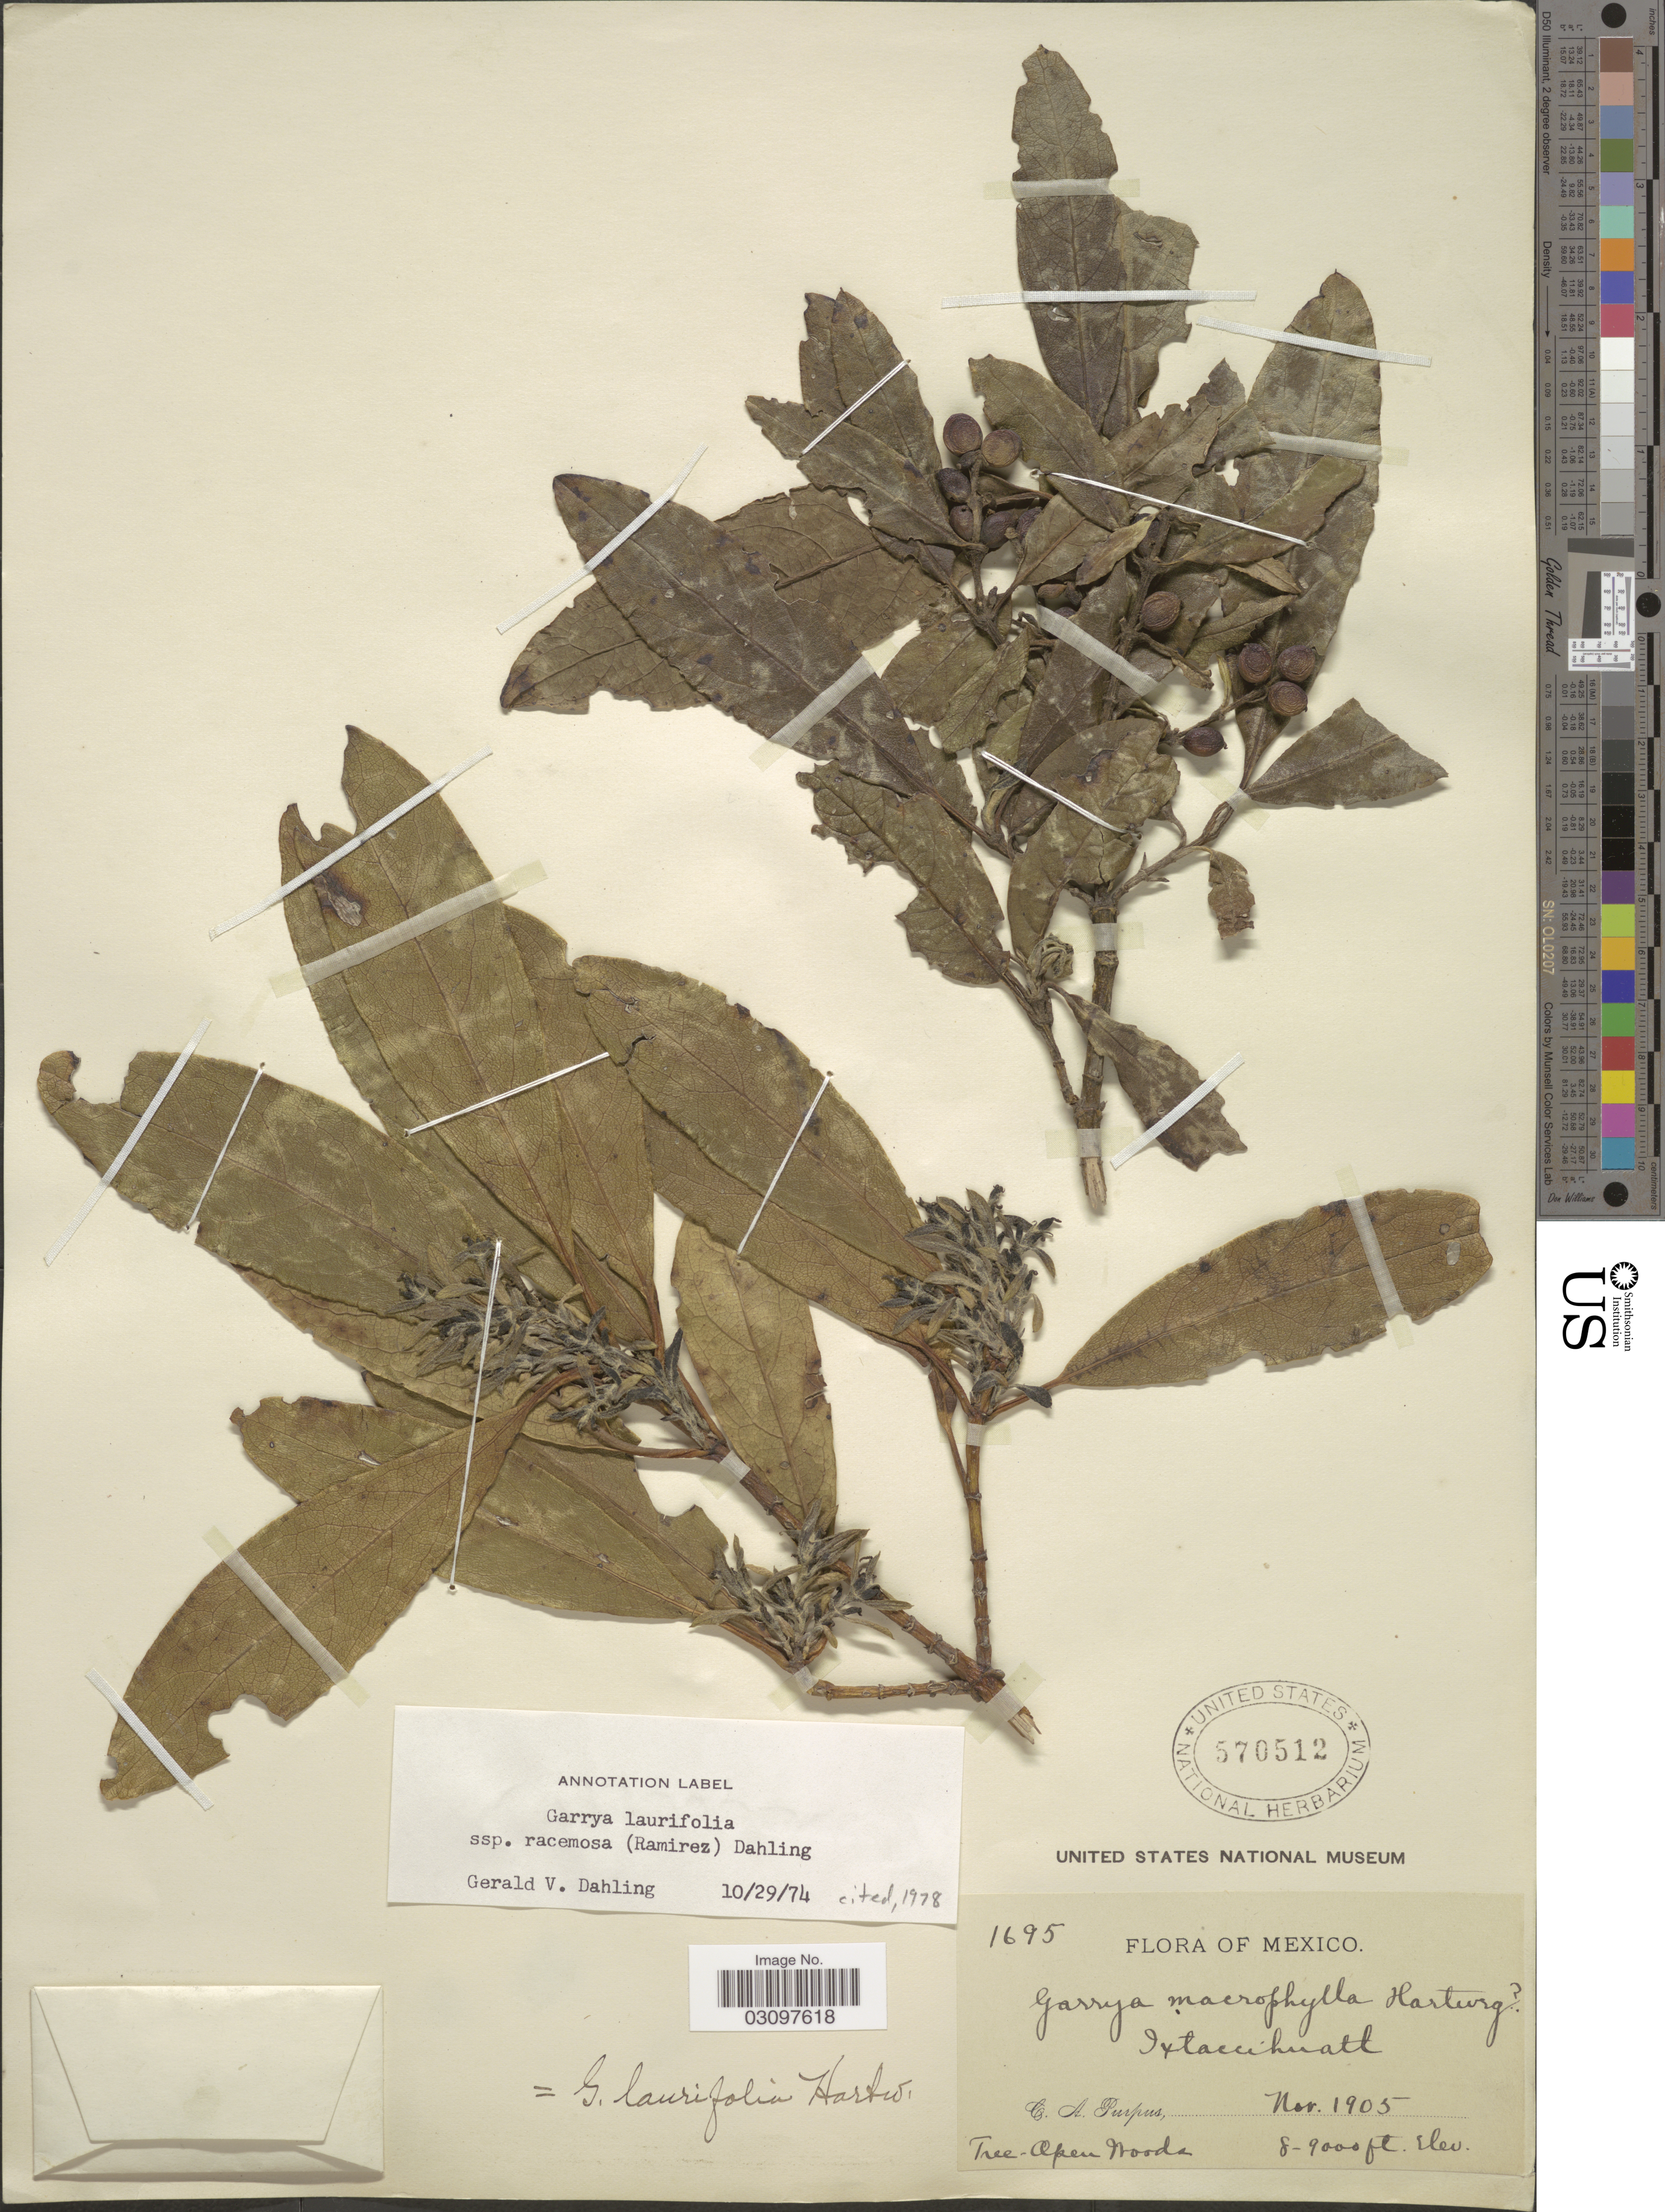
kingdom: Plantae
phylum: Tracheophyta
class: Magnoliopsida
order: Garryales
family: Garryaceae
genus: Garrya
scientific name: Garrya laurifolia subsp. racemosa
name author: (Ramírez) Dahling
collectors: C. A. Purpus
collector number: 1695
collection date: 1905-11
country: Mexico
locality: Ixtaccihuatl.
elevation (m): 2438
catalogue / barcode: US 570512